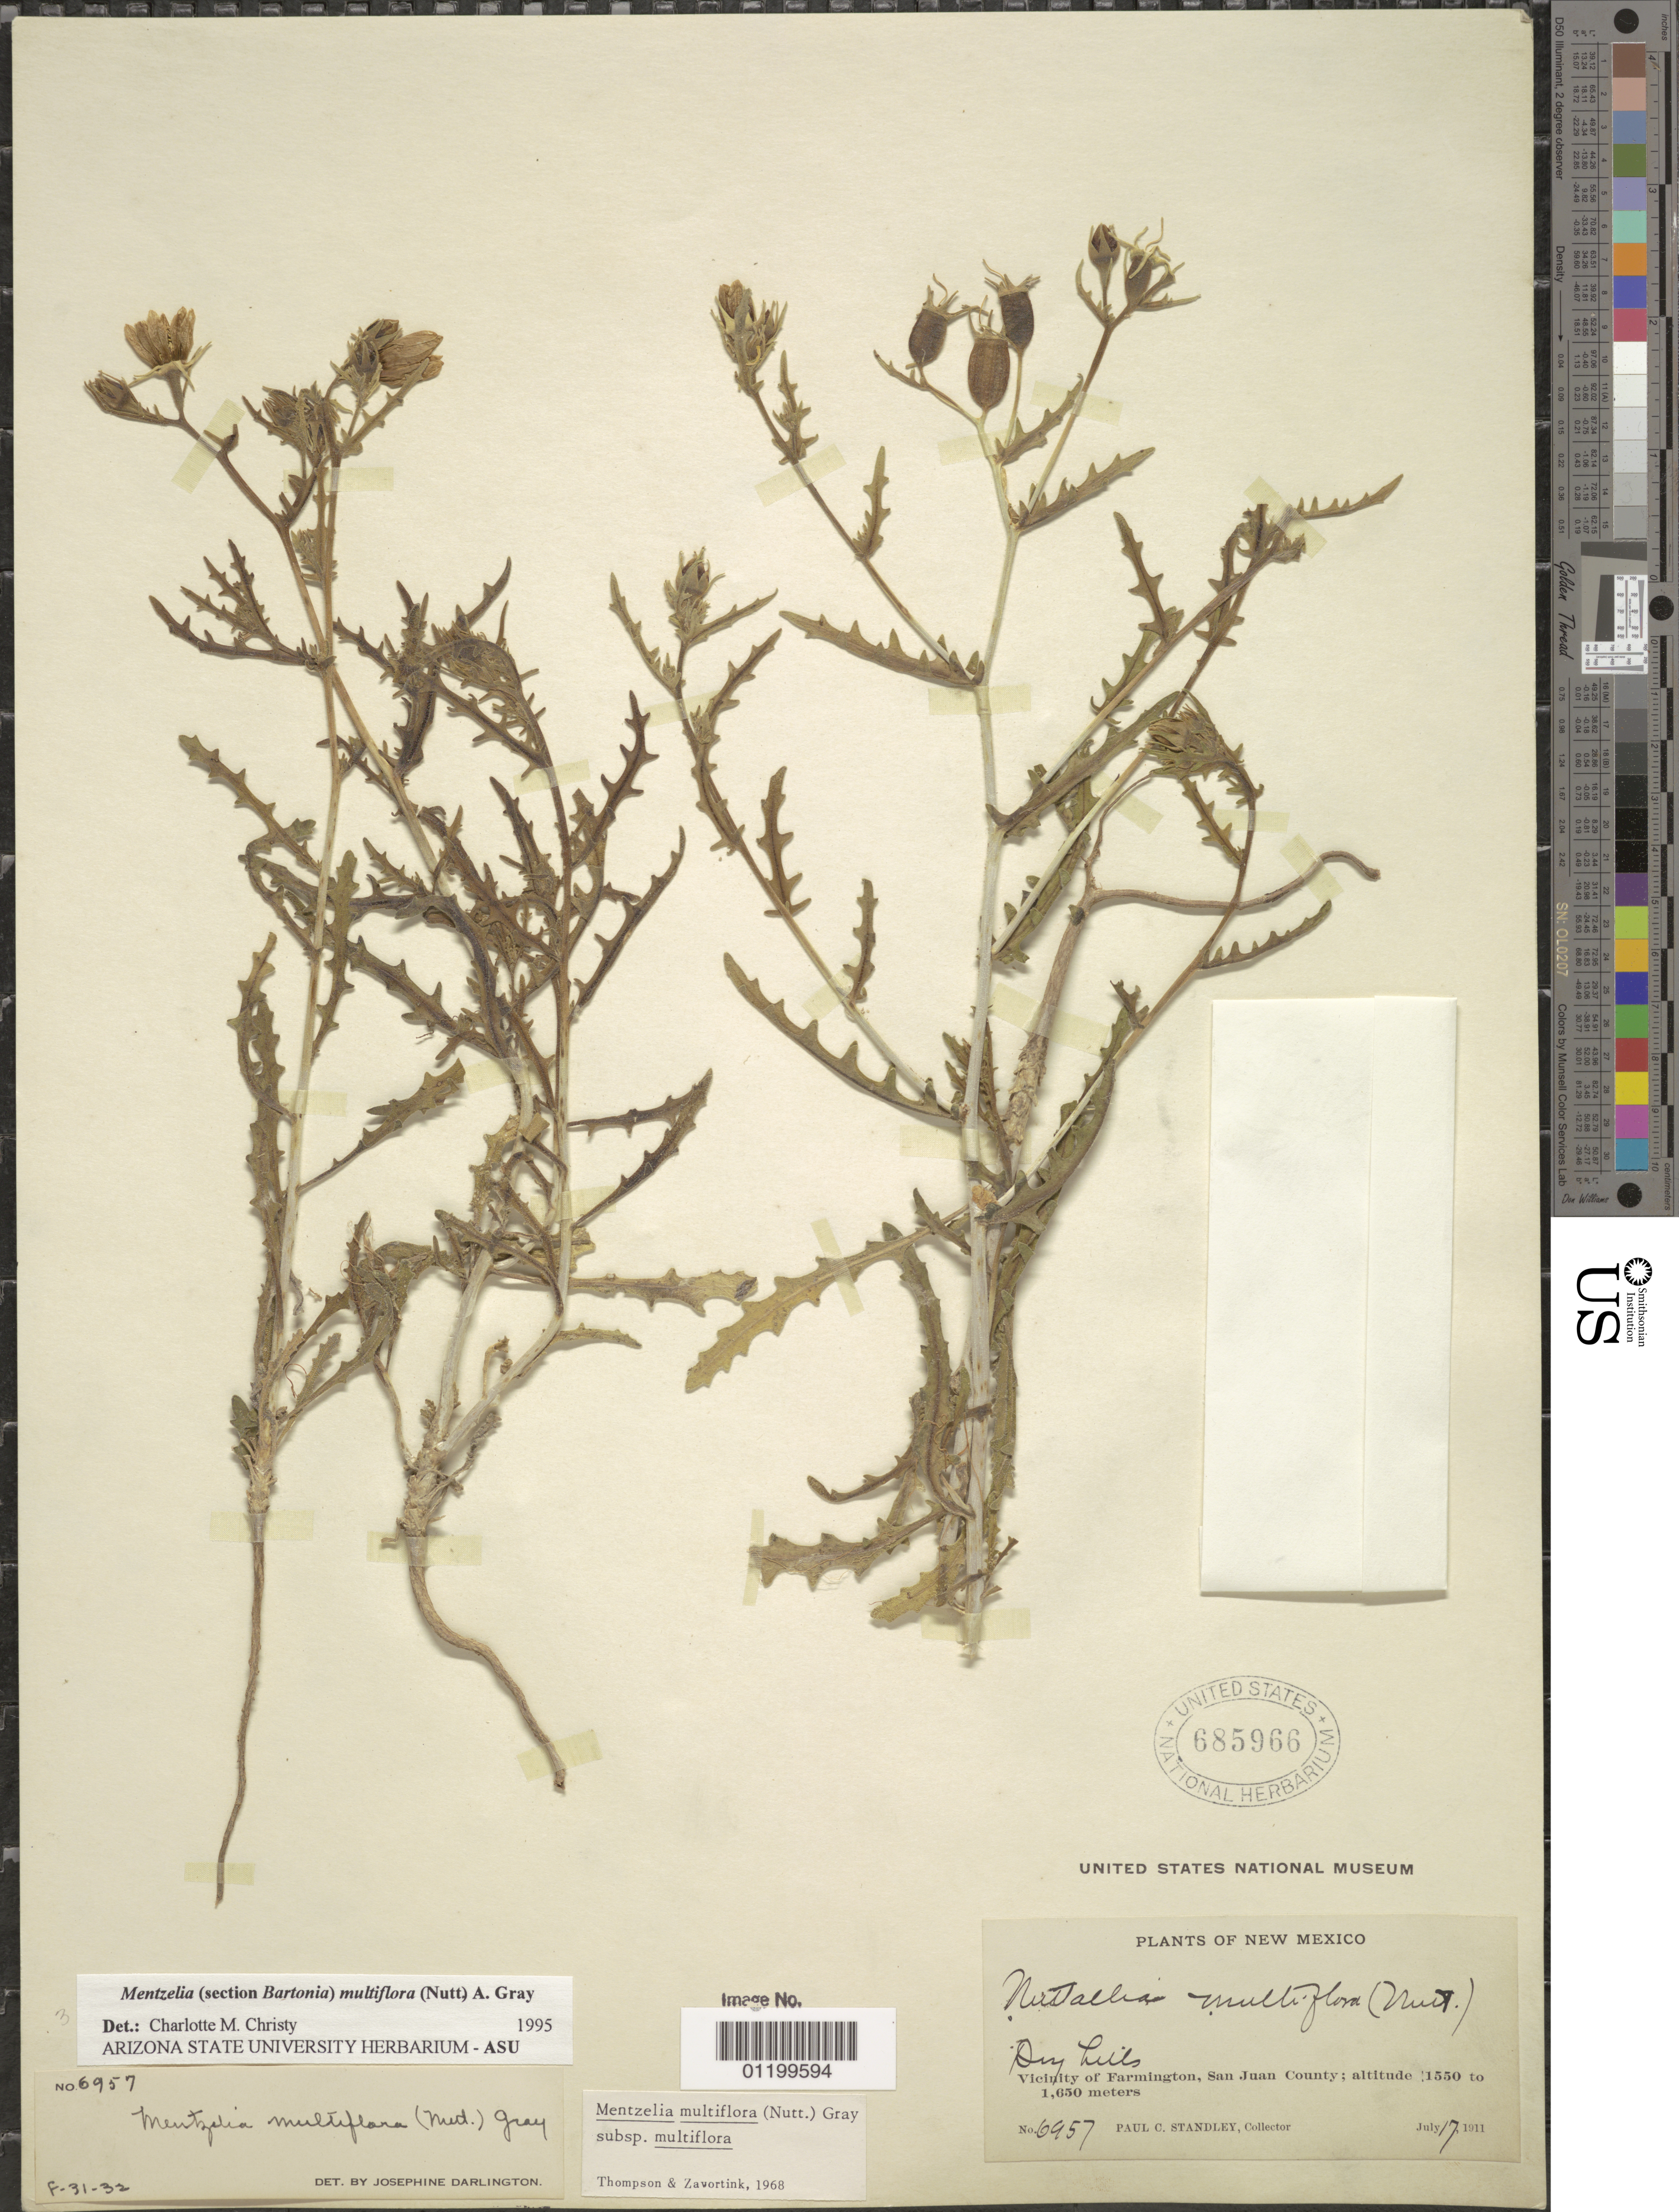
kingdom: Plantae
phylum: Tracheophyta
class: Magnoliopsida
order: Cornales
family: Loasaceae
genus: Mentzelia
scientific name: Mentzelia multiflora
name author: (Nutt.) A. Gray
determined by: Christy, --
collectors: P. C. Standley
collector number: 6957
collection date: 1911-07-17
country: United States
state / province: New Mexico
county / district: San Juan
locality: Vicinity of Farmington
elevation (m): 1550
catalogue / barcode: US 685966